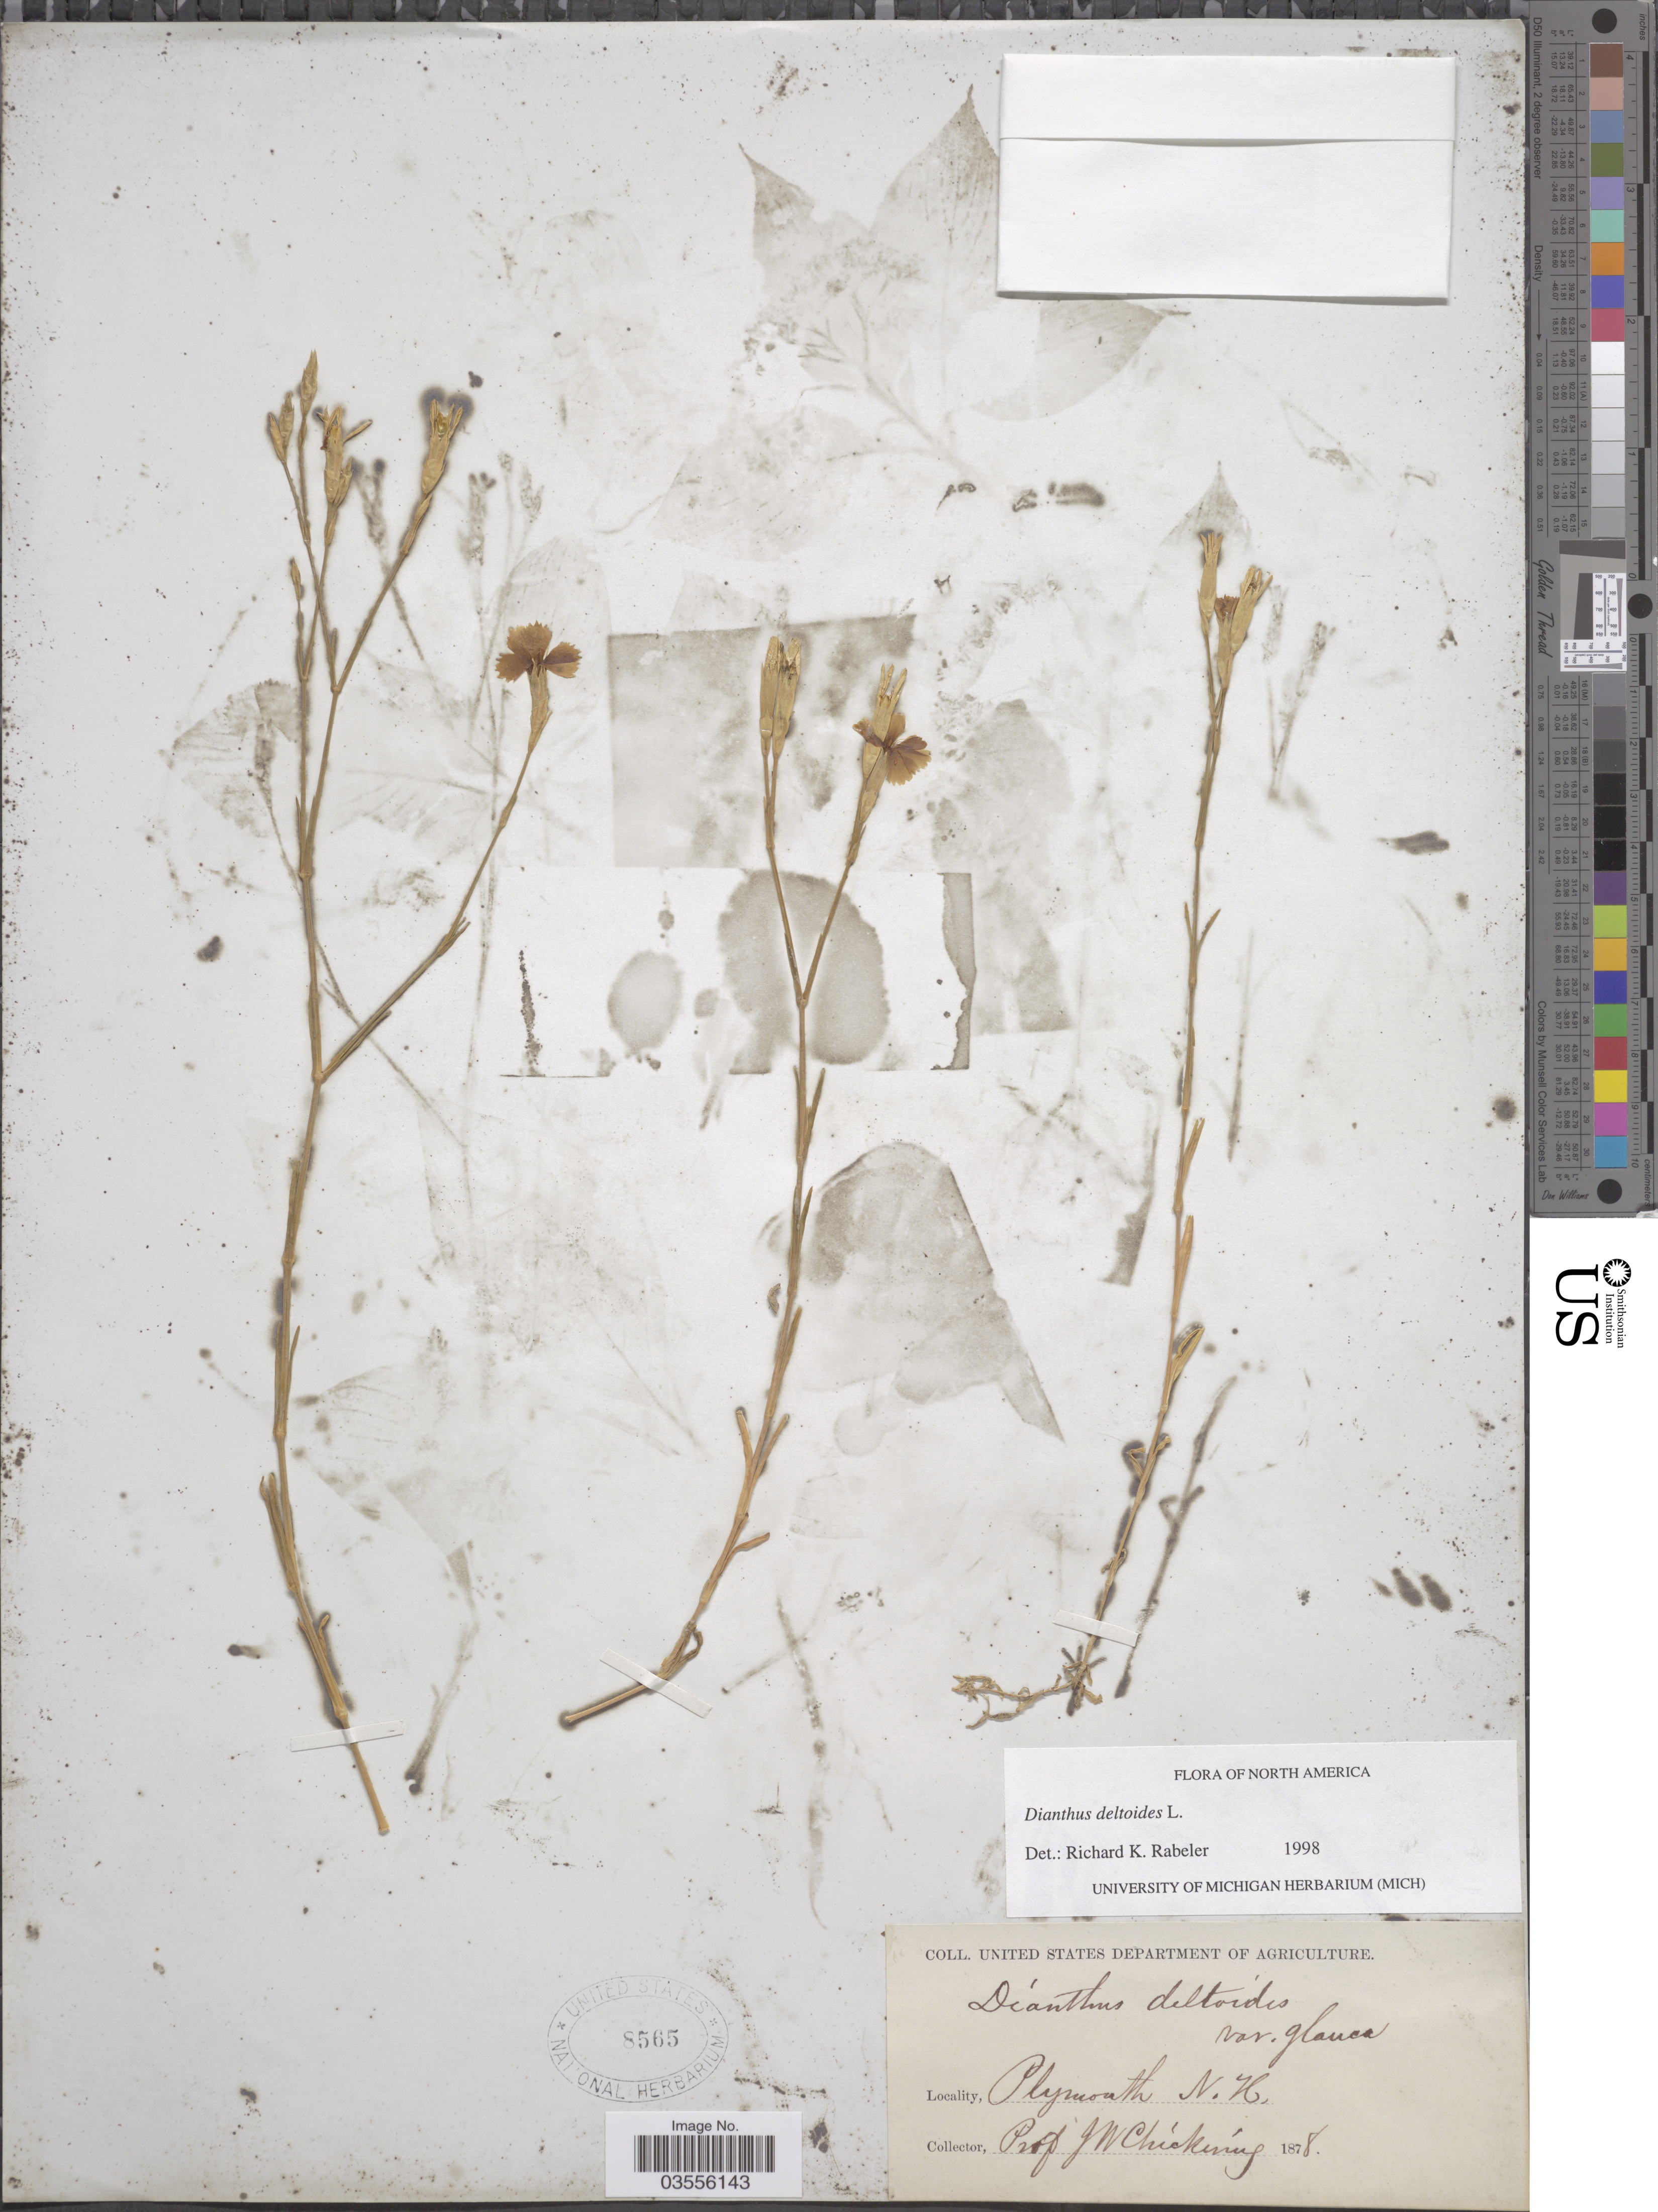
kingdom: Plantae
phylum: Tracheophyta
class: Magnoliopsida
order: Caryophyllales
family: Caryophyllaceae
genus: Dianthus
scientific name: Dianthus deltoides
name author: L.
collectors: J. Chickering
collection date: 1878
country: United States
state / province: New Hampshire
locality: Plymouth.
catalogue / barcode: US 8565